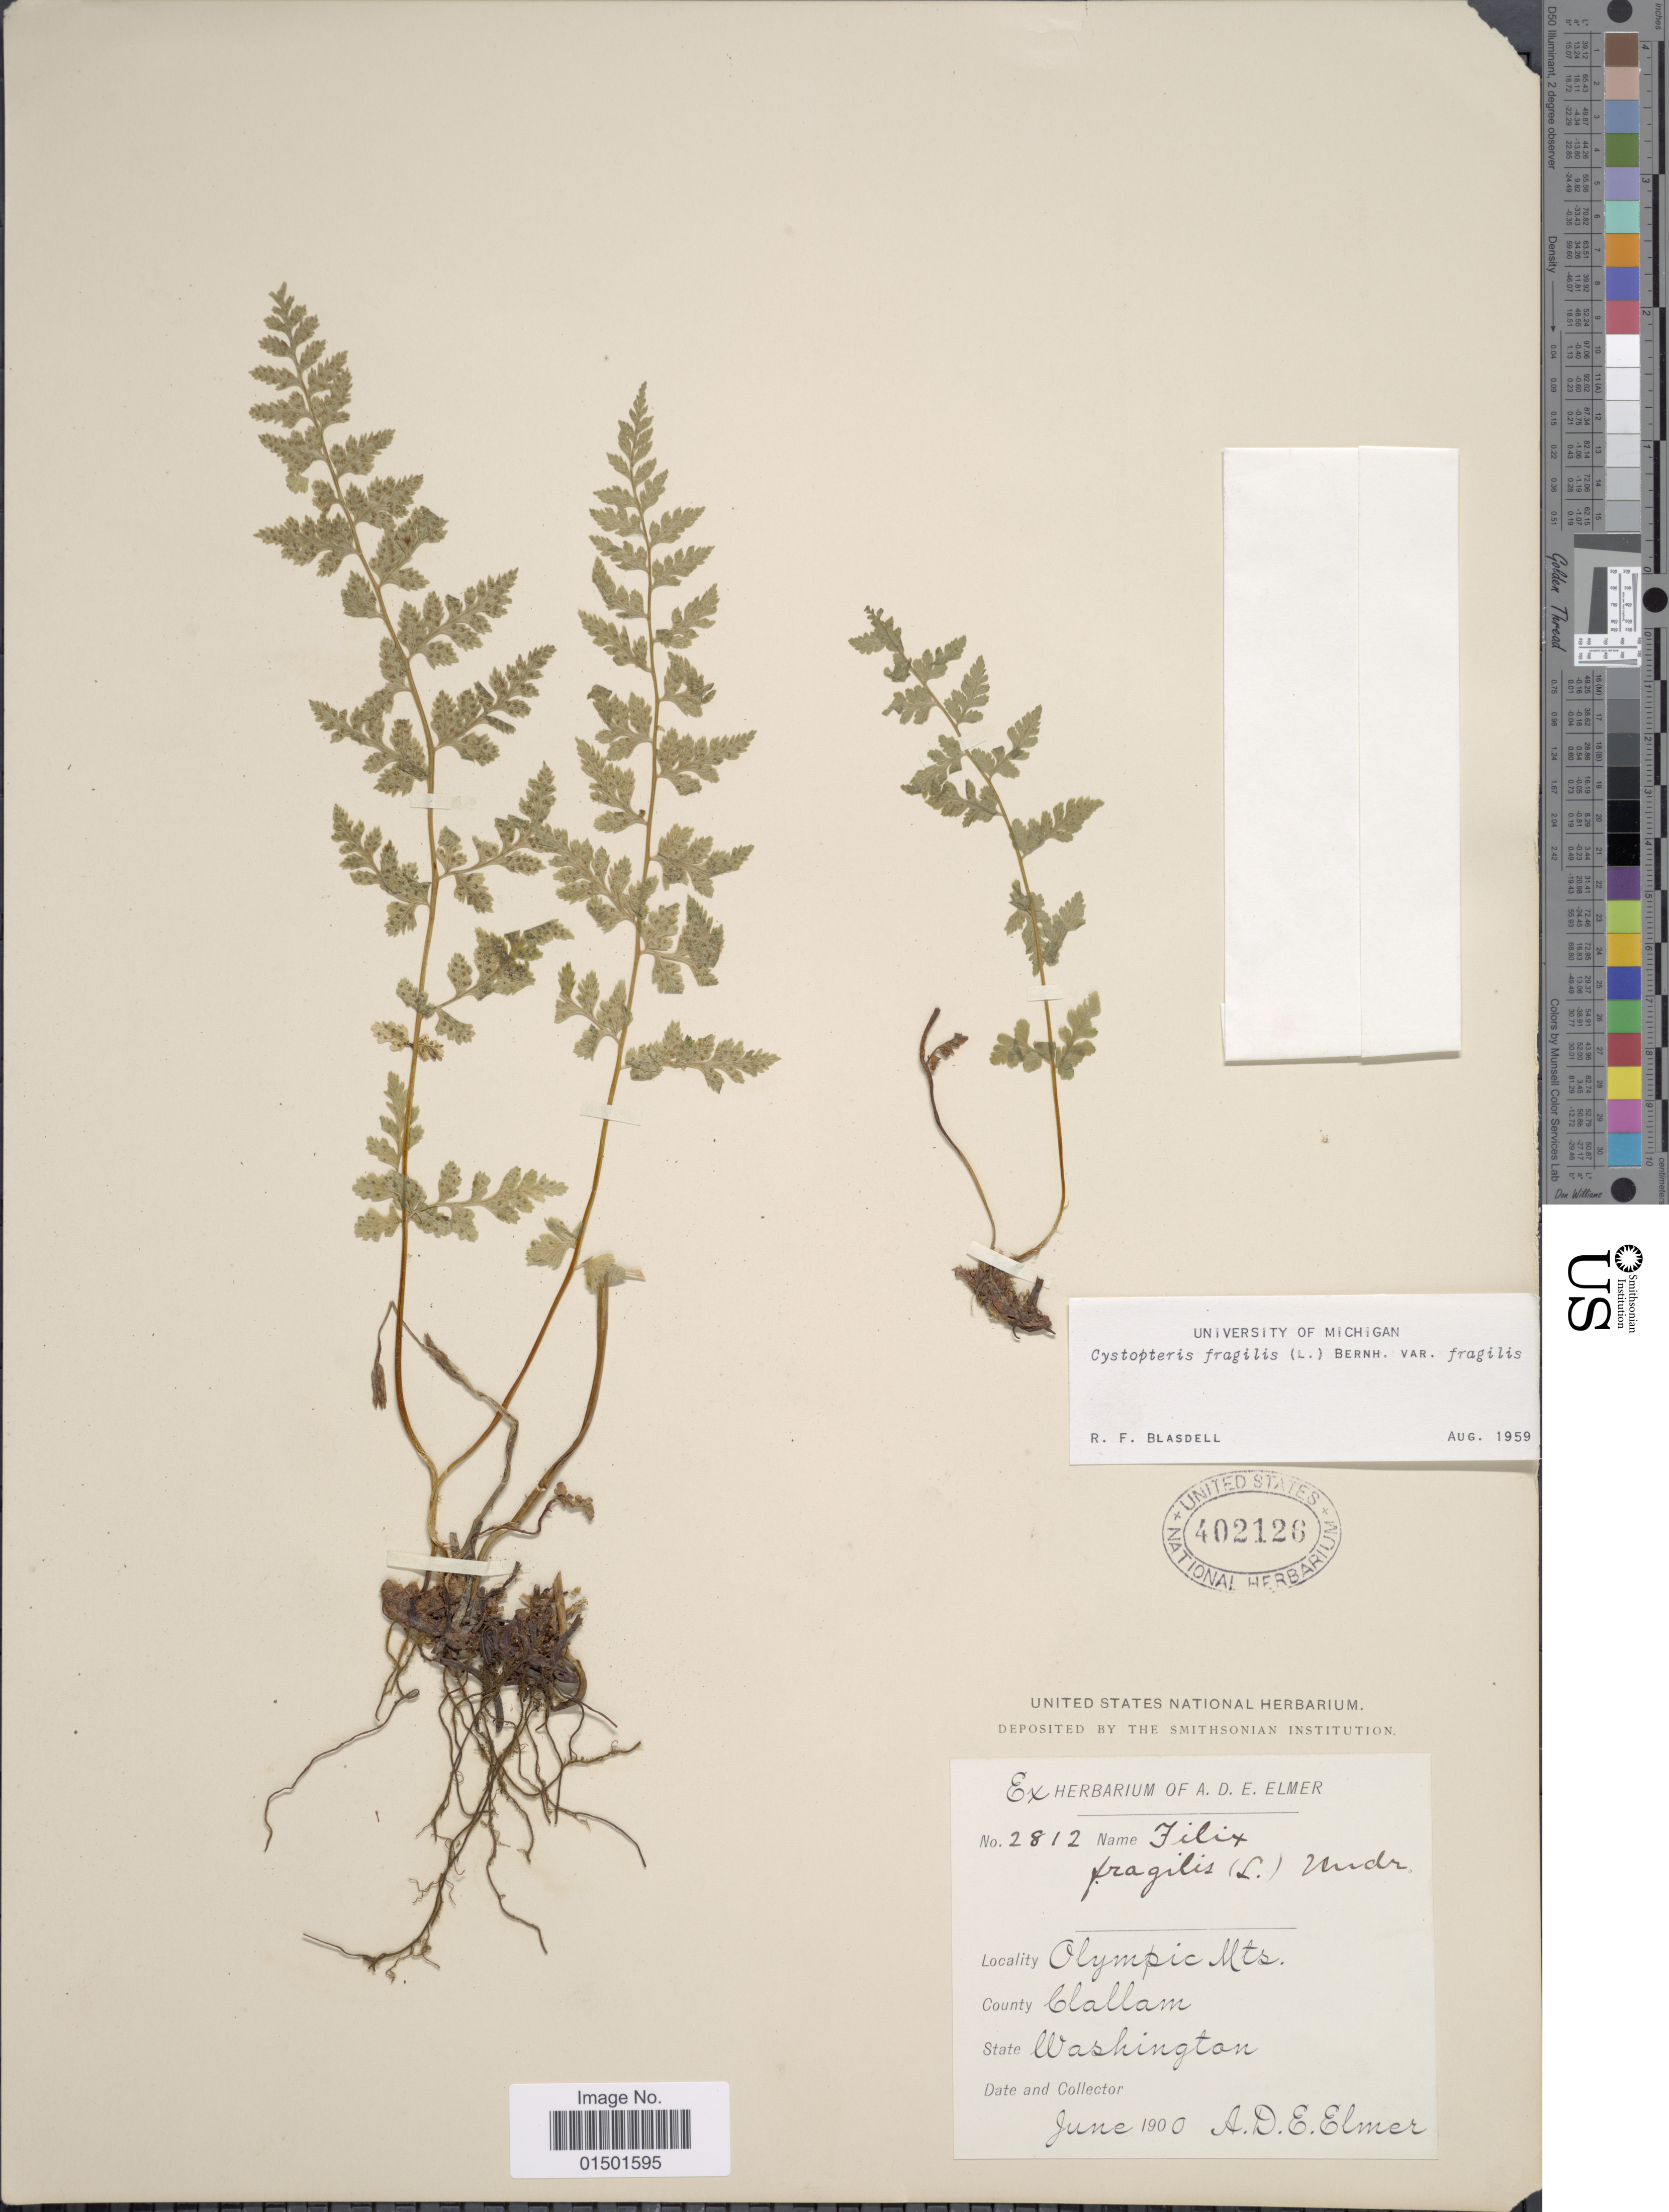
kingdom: Plantae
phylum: Tracheophyta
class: Polypodiopsida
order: Polypodiales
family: Cystopteridaceae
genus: Cystopteris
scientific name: Cystopteris fragilis var. fragilis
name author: (L.) Bernh.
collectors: A. D. E. Elmer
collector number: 2812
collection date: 1900-06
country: United States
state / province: Washington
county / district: Clallam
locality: Clallam. Olympic Mts.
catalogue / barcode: US 402126